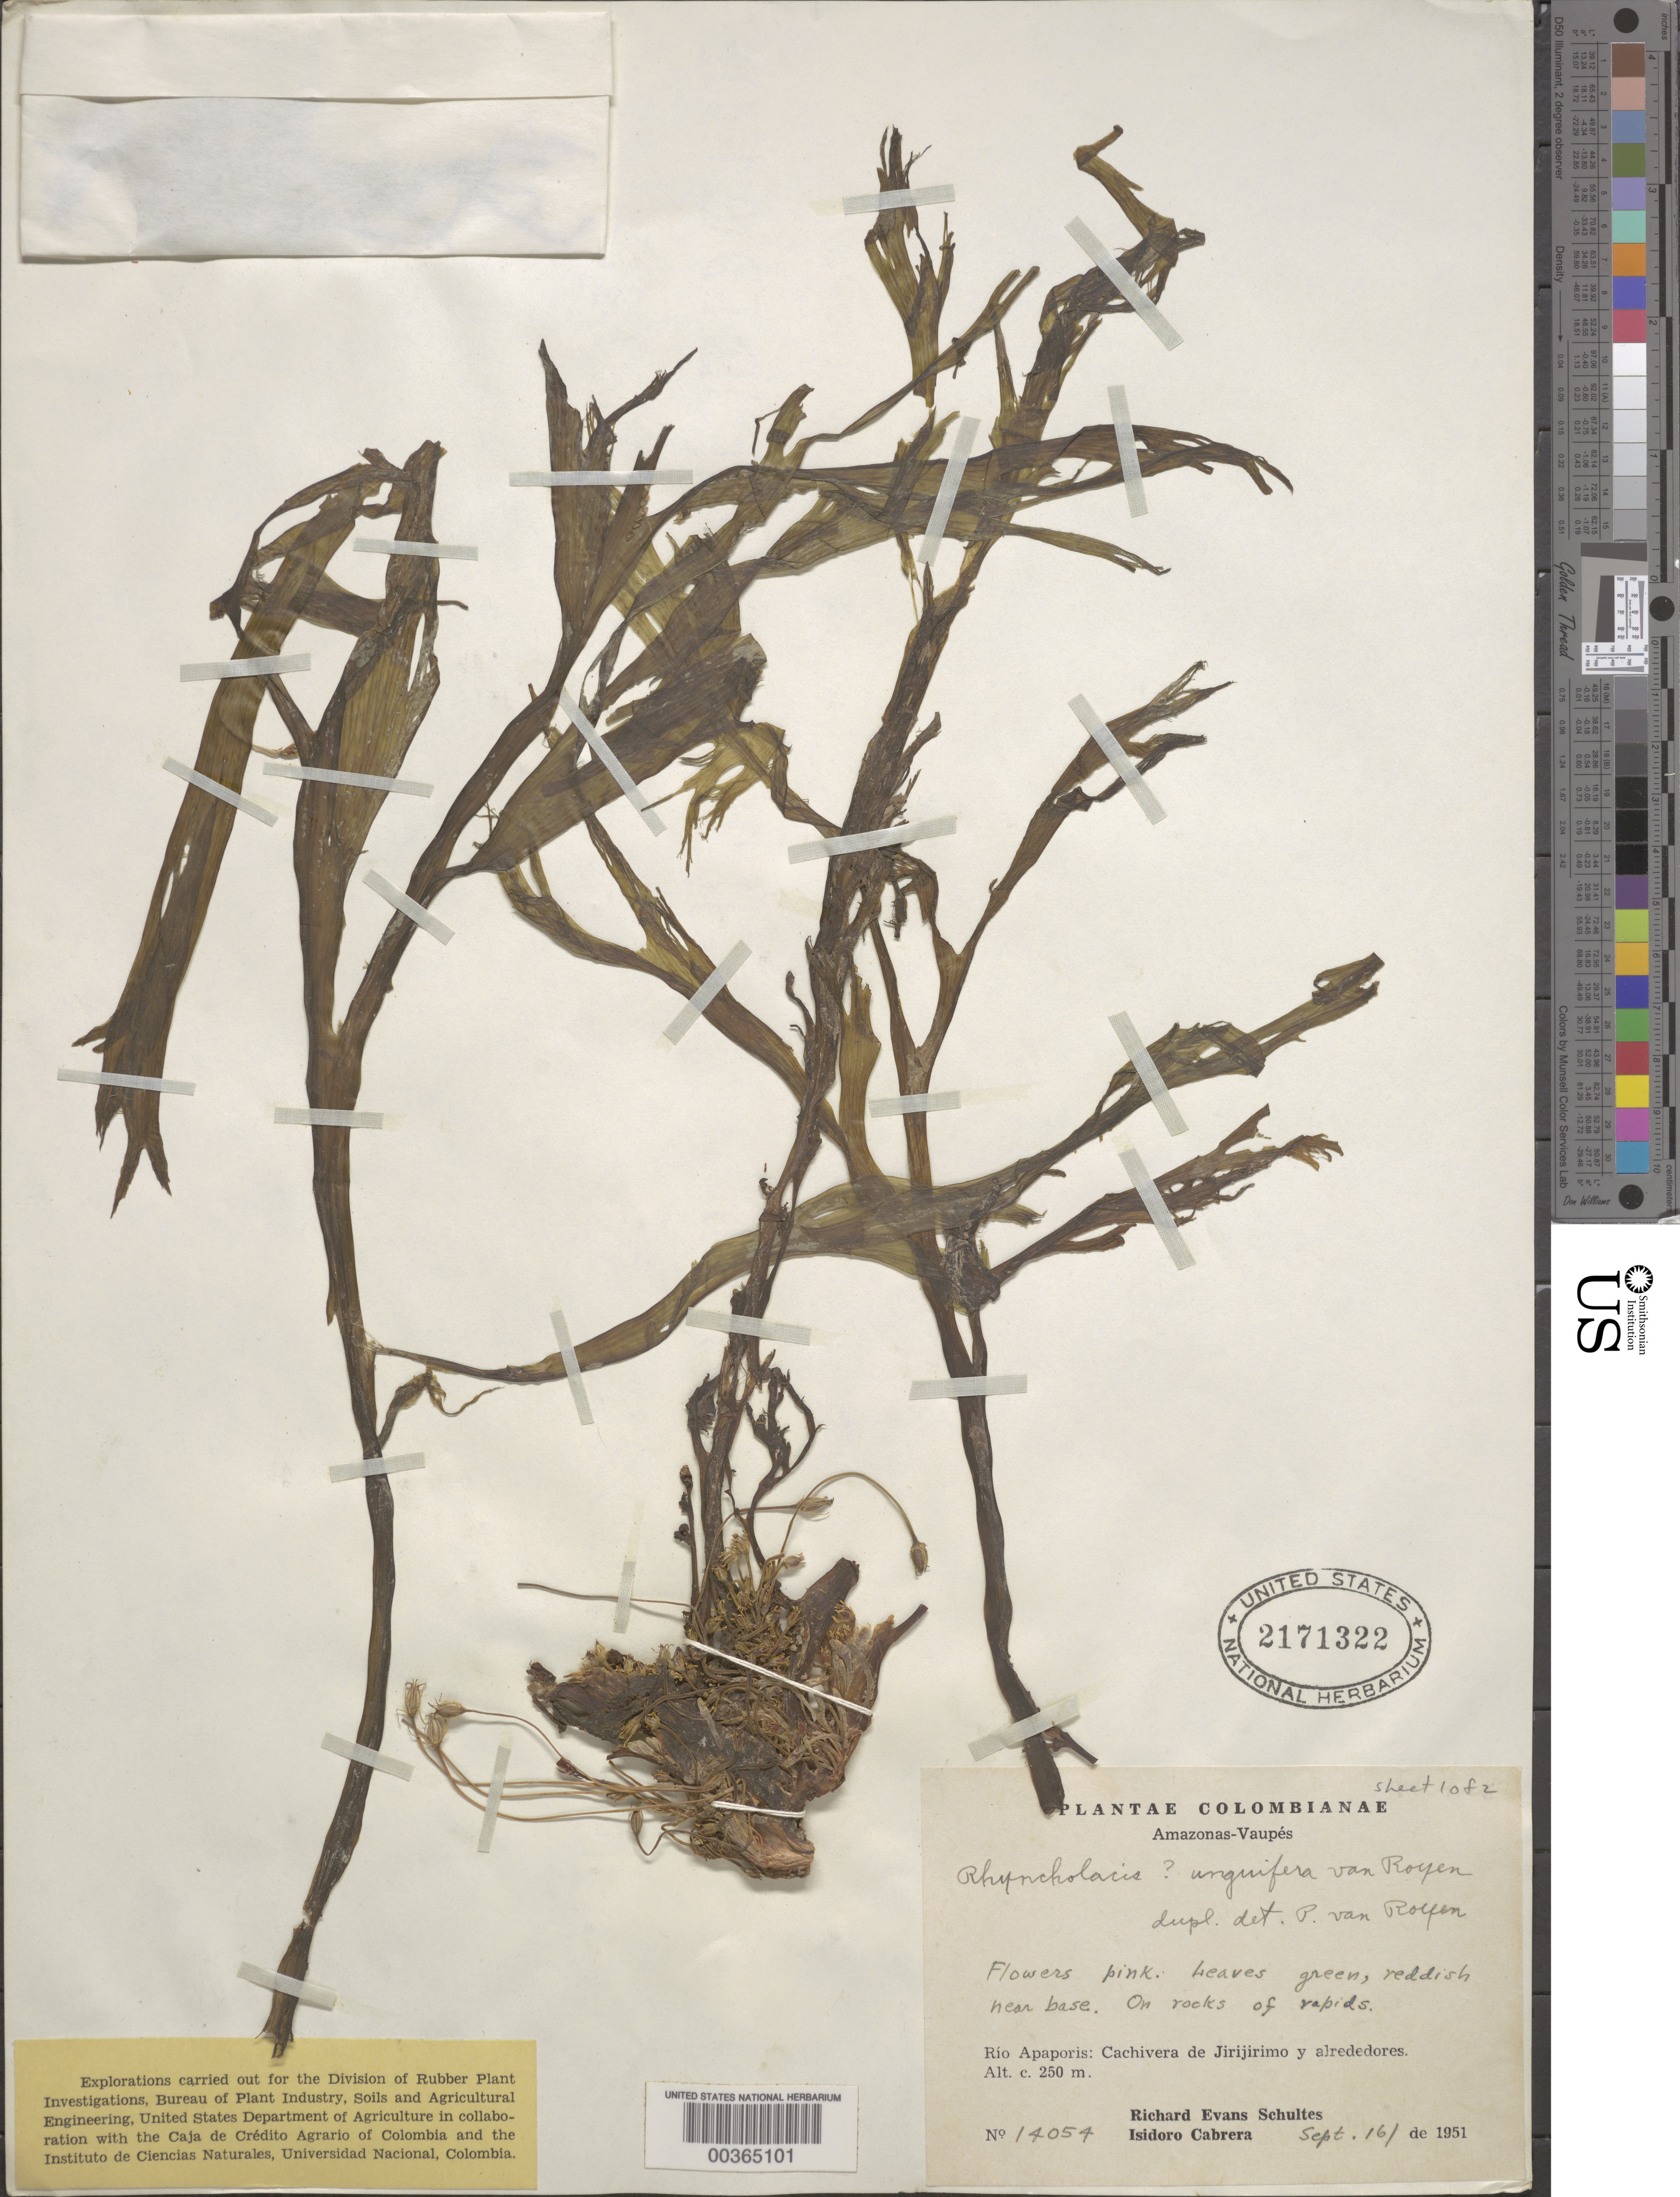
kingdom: Plantae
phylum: Tracheophyta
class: Magnoliopsida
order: Malpighiales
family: Podostemaceae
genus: Rhyncholacis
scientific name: Rhyncholacis inguifera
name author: P. Royen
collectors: R. E. Schultes & I. Cabrera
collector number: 14054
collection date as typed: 16 Sep 1951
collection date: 1951-09-16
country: Colombia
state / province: Amazônas / Vaupés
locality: Rio Apaporis, Cachivera de Jirijirimo y Alrededores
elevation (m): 250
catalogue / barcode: US 2171322